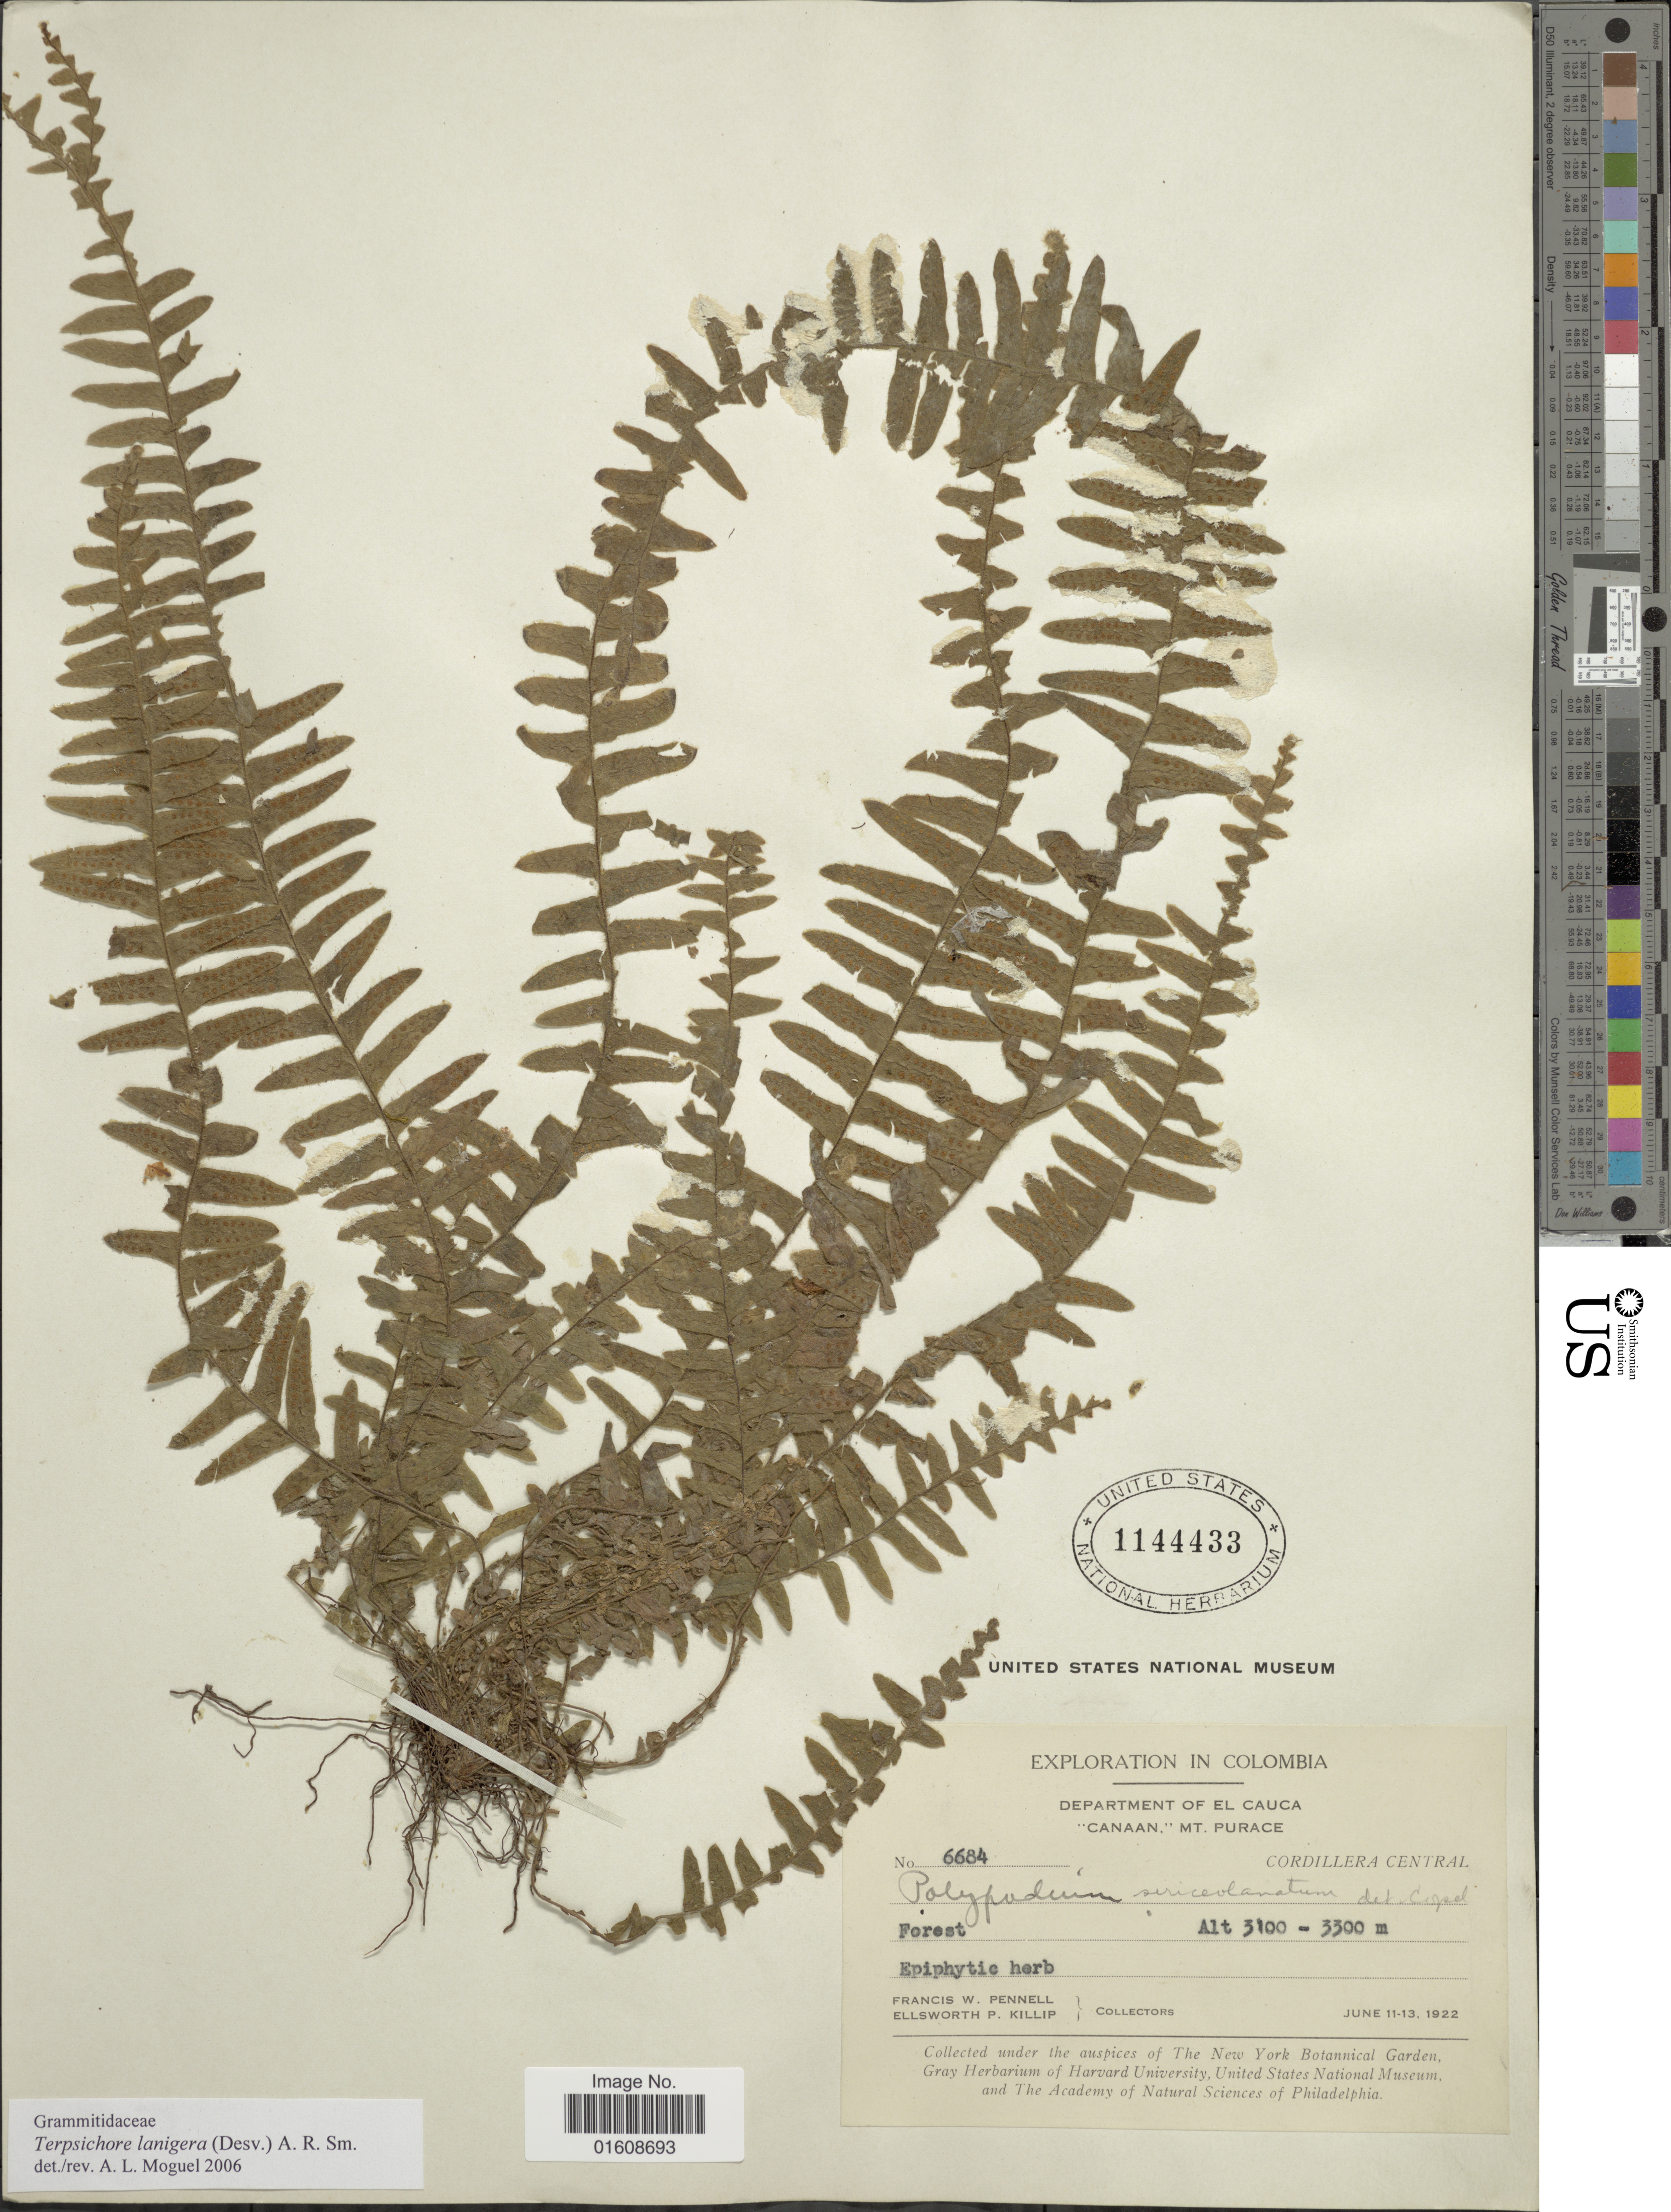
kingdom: Plantae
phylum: Tracheophyta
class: Polypodiopsida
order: Polypodiales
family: Polypodiaceae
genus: Alansmia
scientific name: Alansmia lanigera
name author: (Desv.) Moguel & M. Kessler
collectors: F. W. Pennell & E. P. Killip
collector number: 6684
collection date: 1922-06-11/1922-06-13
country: Colombia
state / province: Cauca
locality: Canaan,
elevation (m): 3100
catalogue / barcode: US 1144433